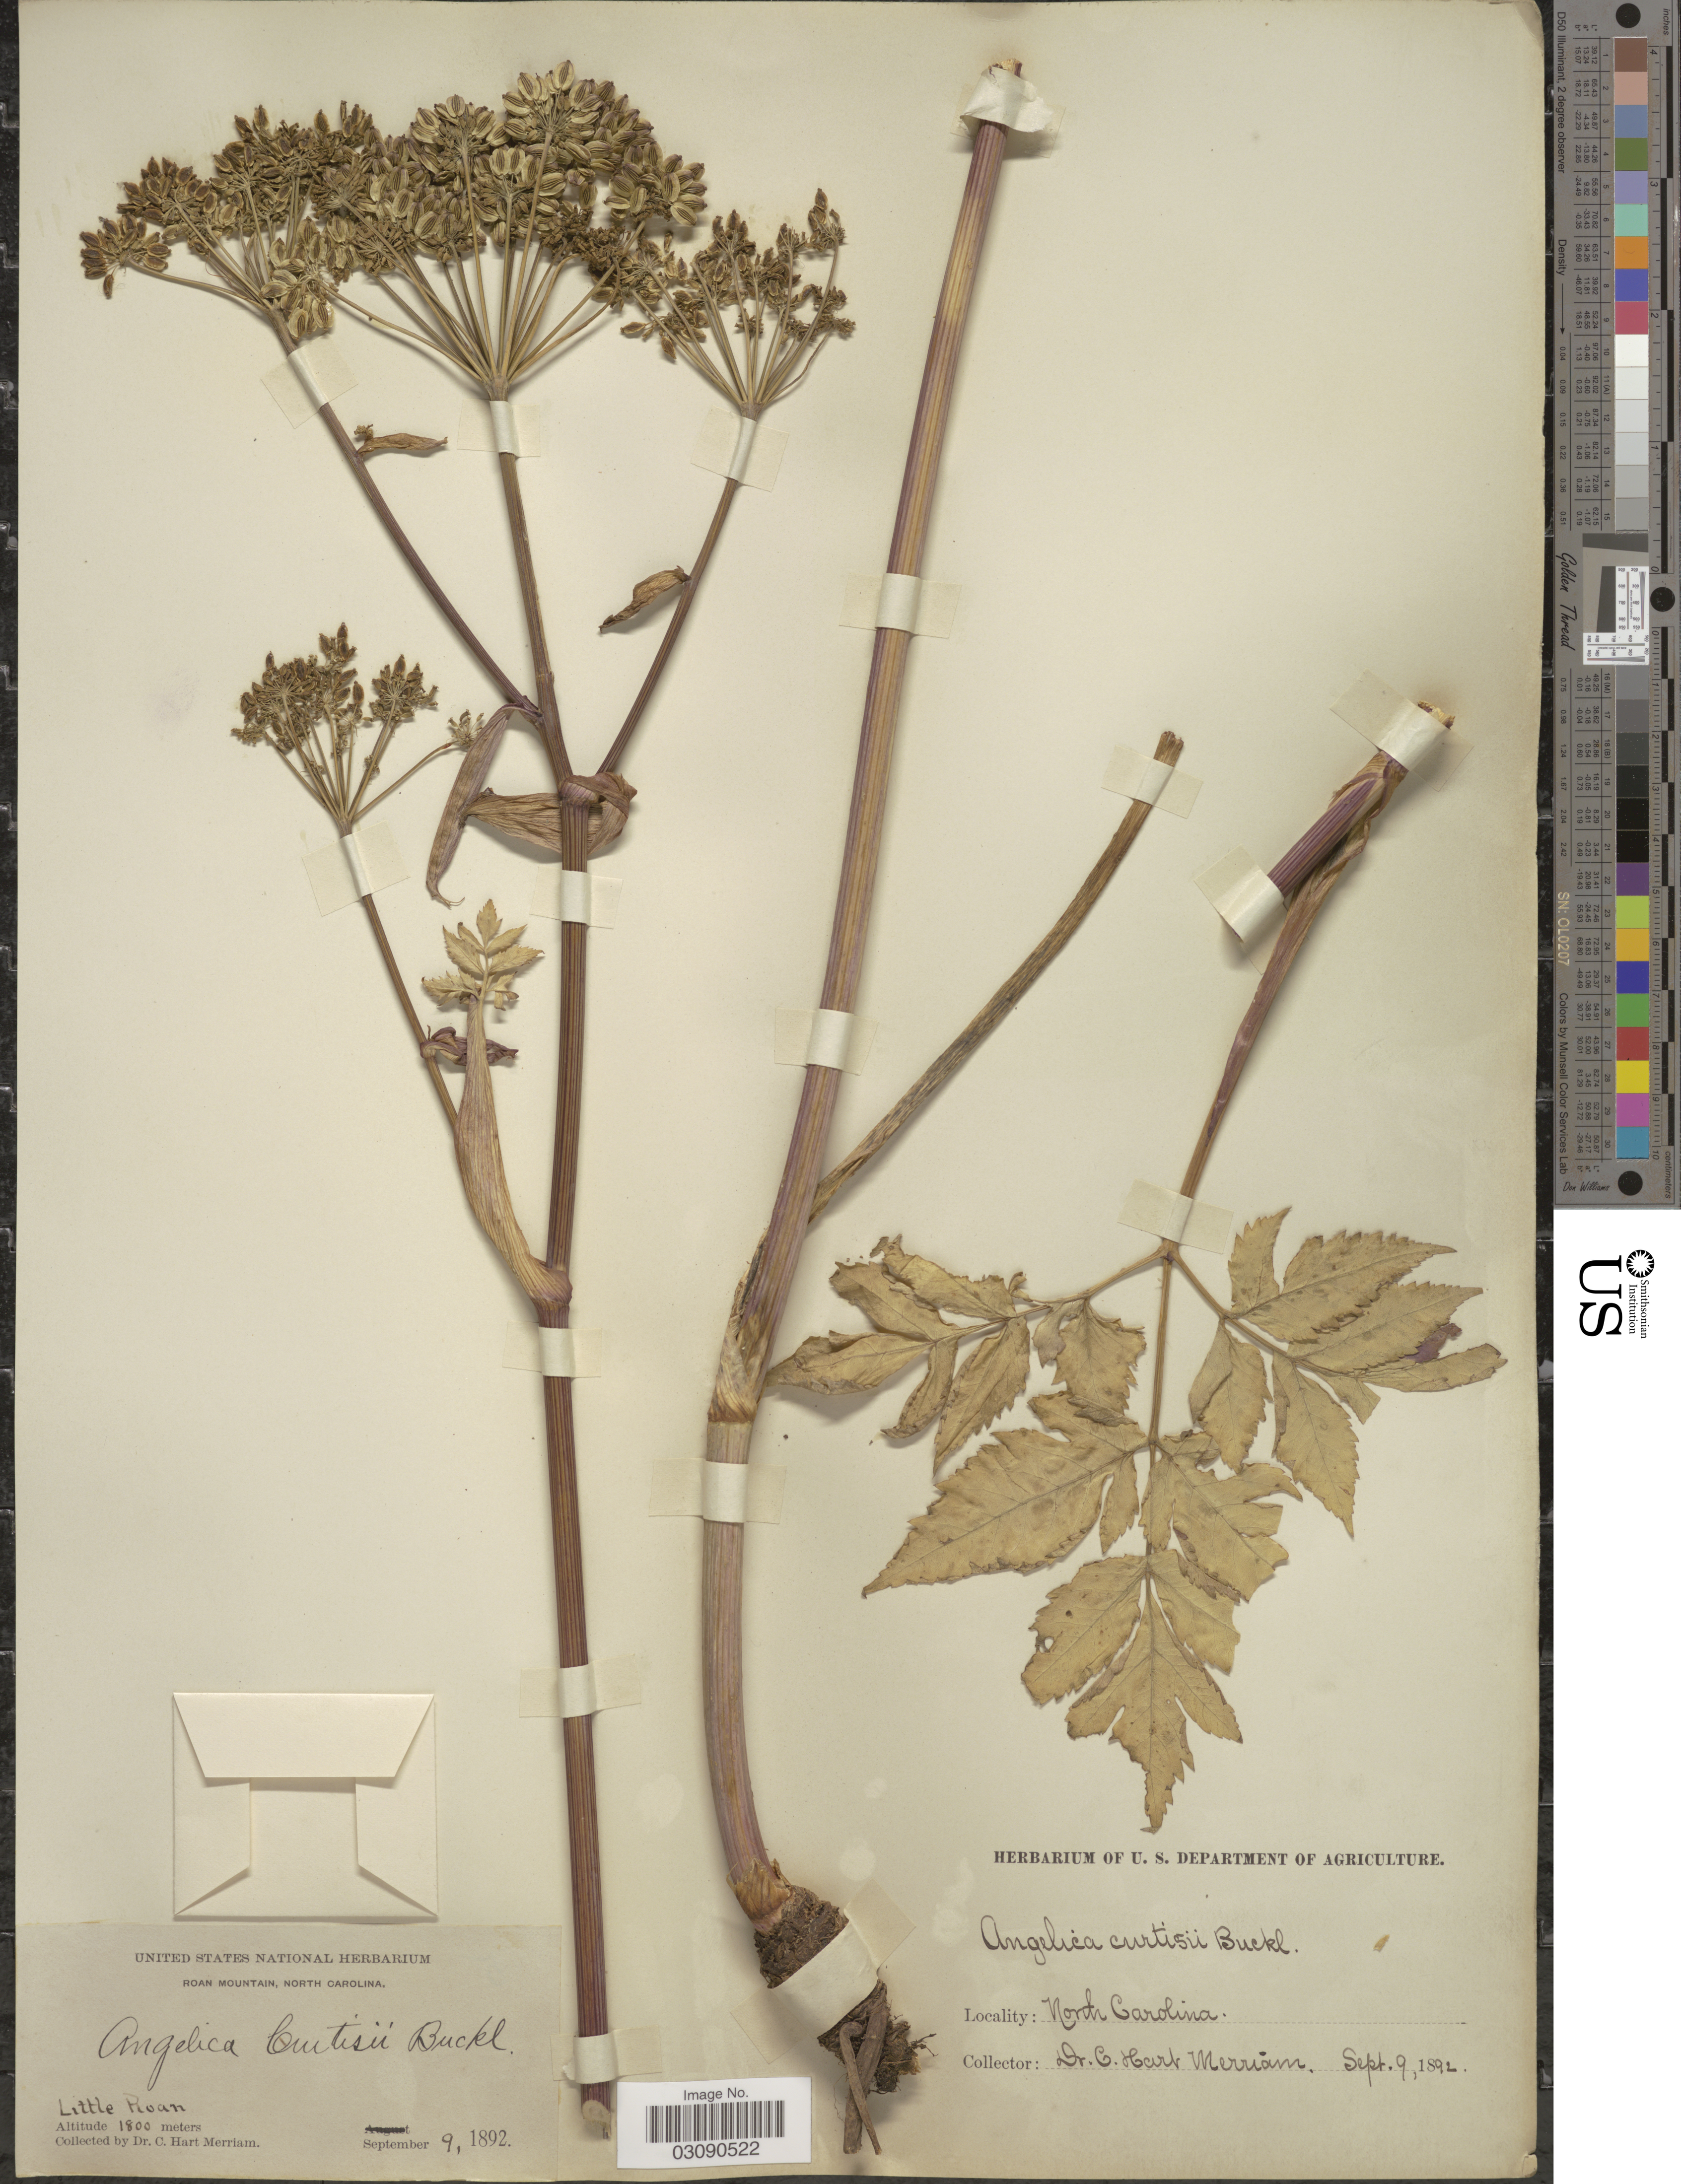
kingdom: Plantae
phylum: Tracheophyta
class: Magnoliopsida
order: Apiales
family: Apiaceae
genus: Angelica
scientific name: Angelica triquinata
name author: Michx.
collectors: C. Merriam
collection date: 1892-09-09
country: United States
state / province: North Carolina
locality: Roan Mountain. Little Roan.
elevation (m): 1800